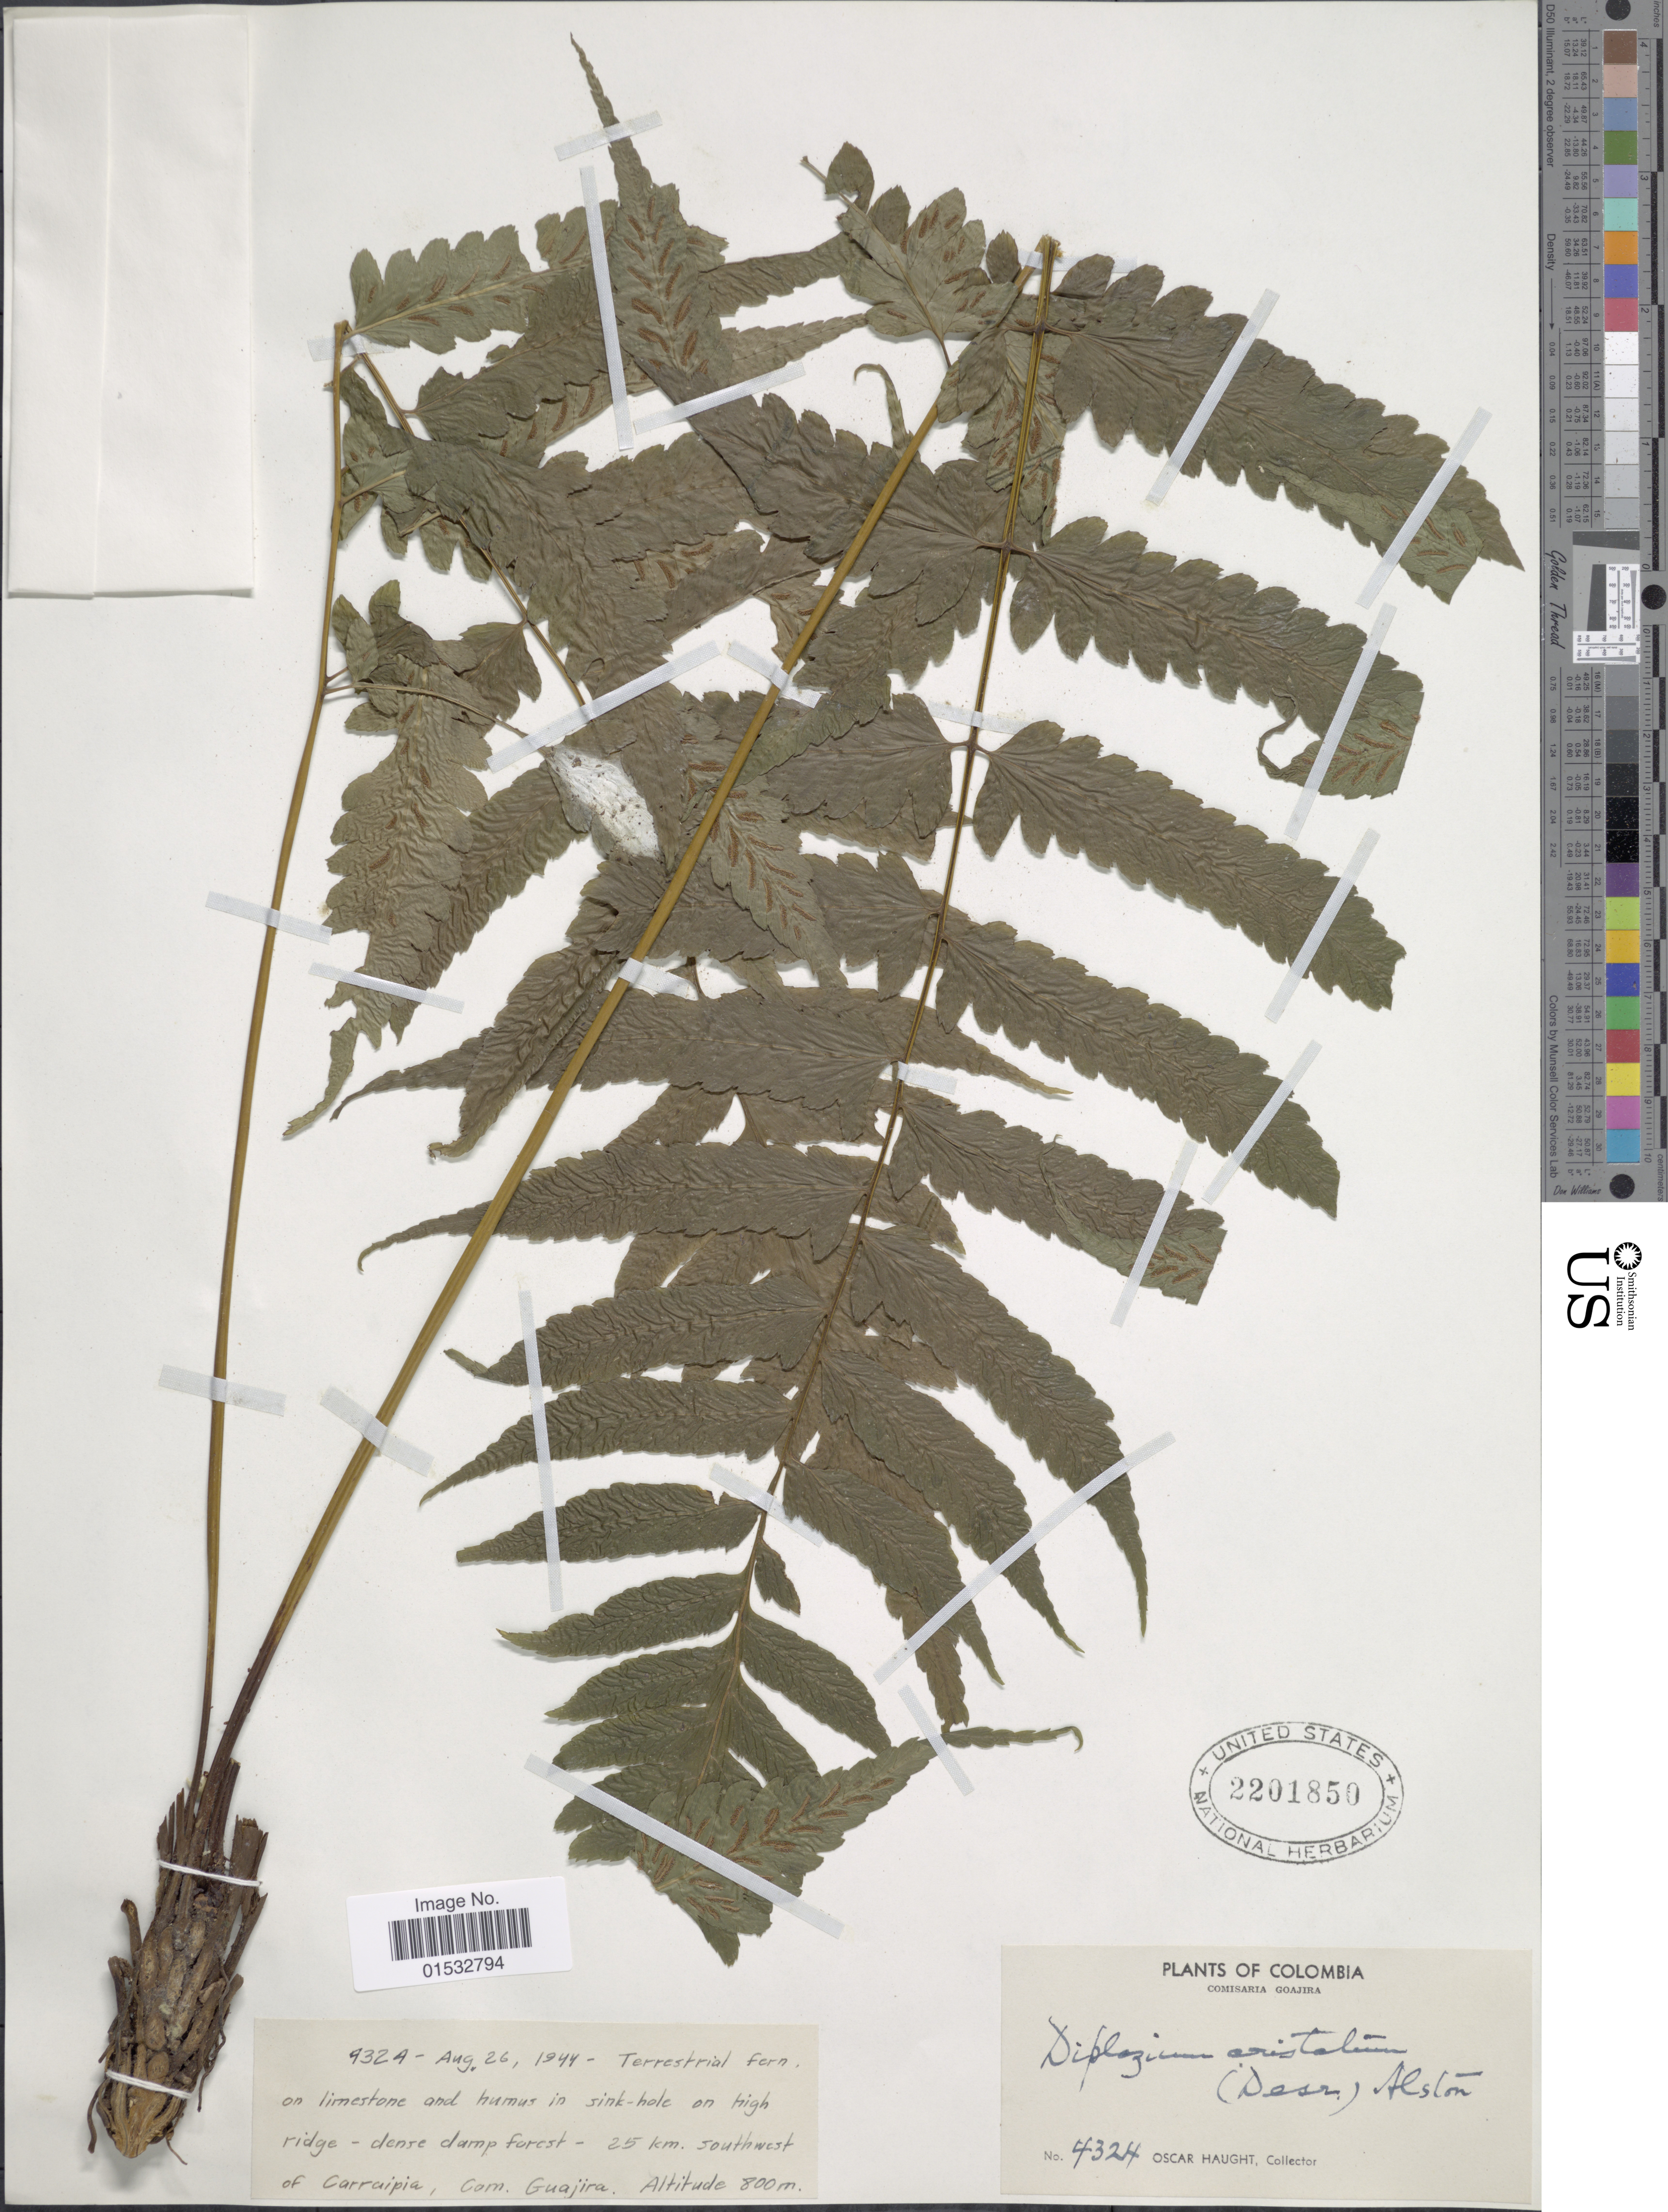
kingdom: Plantae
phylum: Tracheophyta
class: Polypodiopsida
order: Polypodiales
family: Athyriaceae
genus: Diplazium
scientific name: Diplazium cristatum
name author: (Desr.) Alston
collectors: O. L. Haught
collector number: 4324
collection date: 1944-08-26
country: Colombia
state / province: La Guajira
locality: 25 km. southwest of Carraipia, Com. Guajira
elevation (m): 800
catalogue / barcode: US 2201850